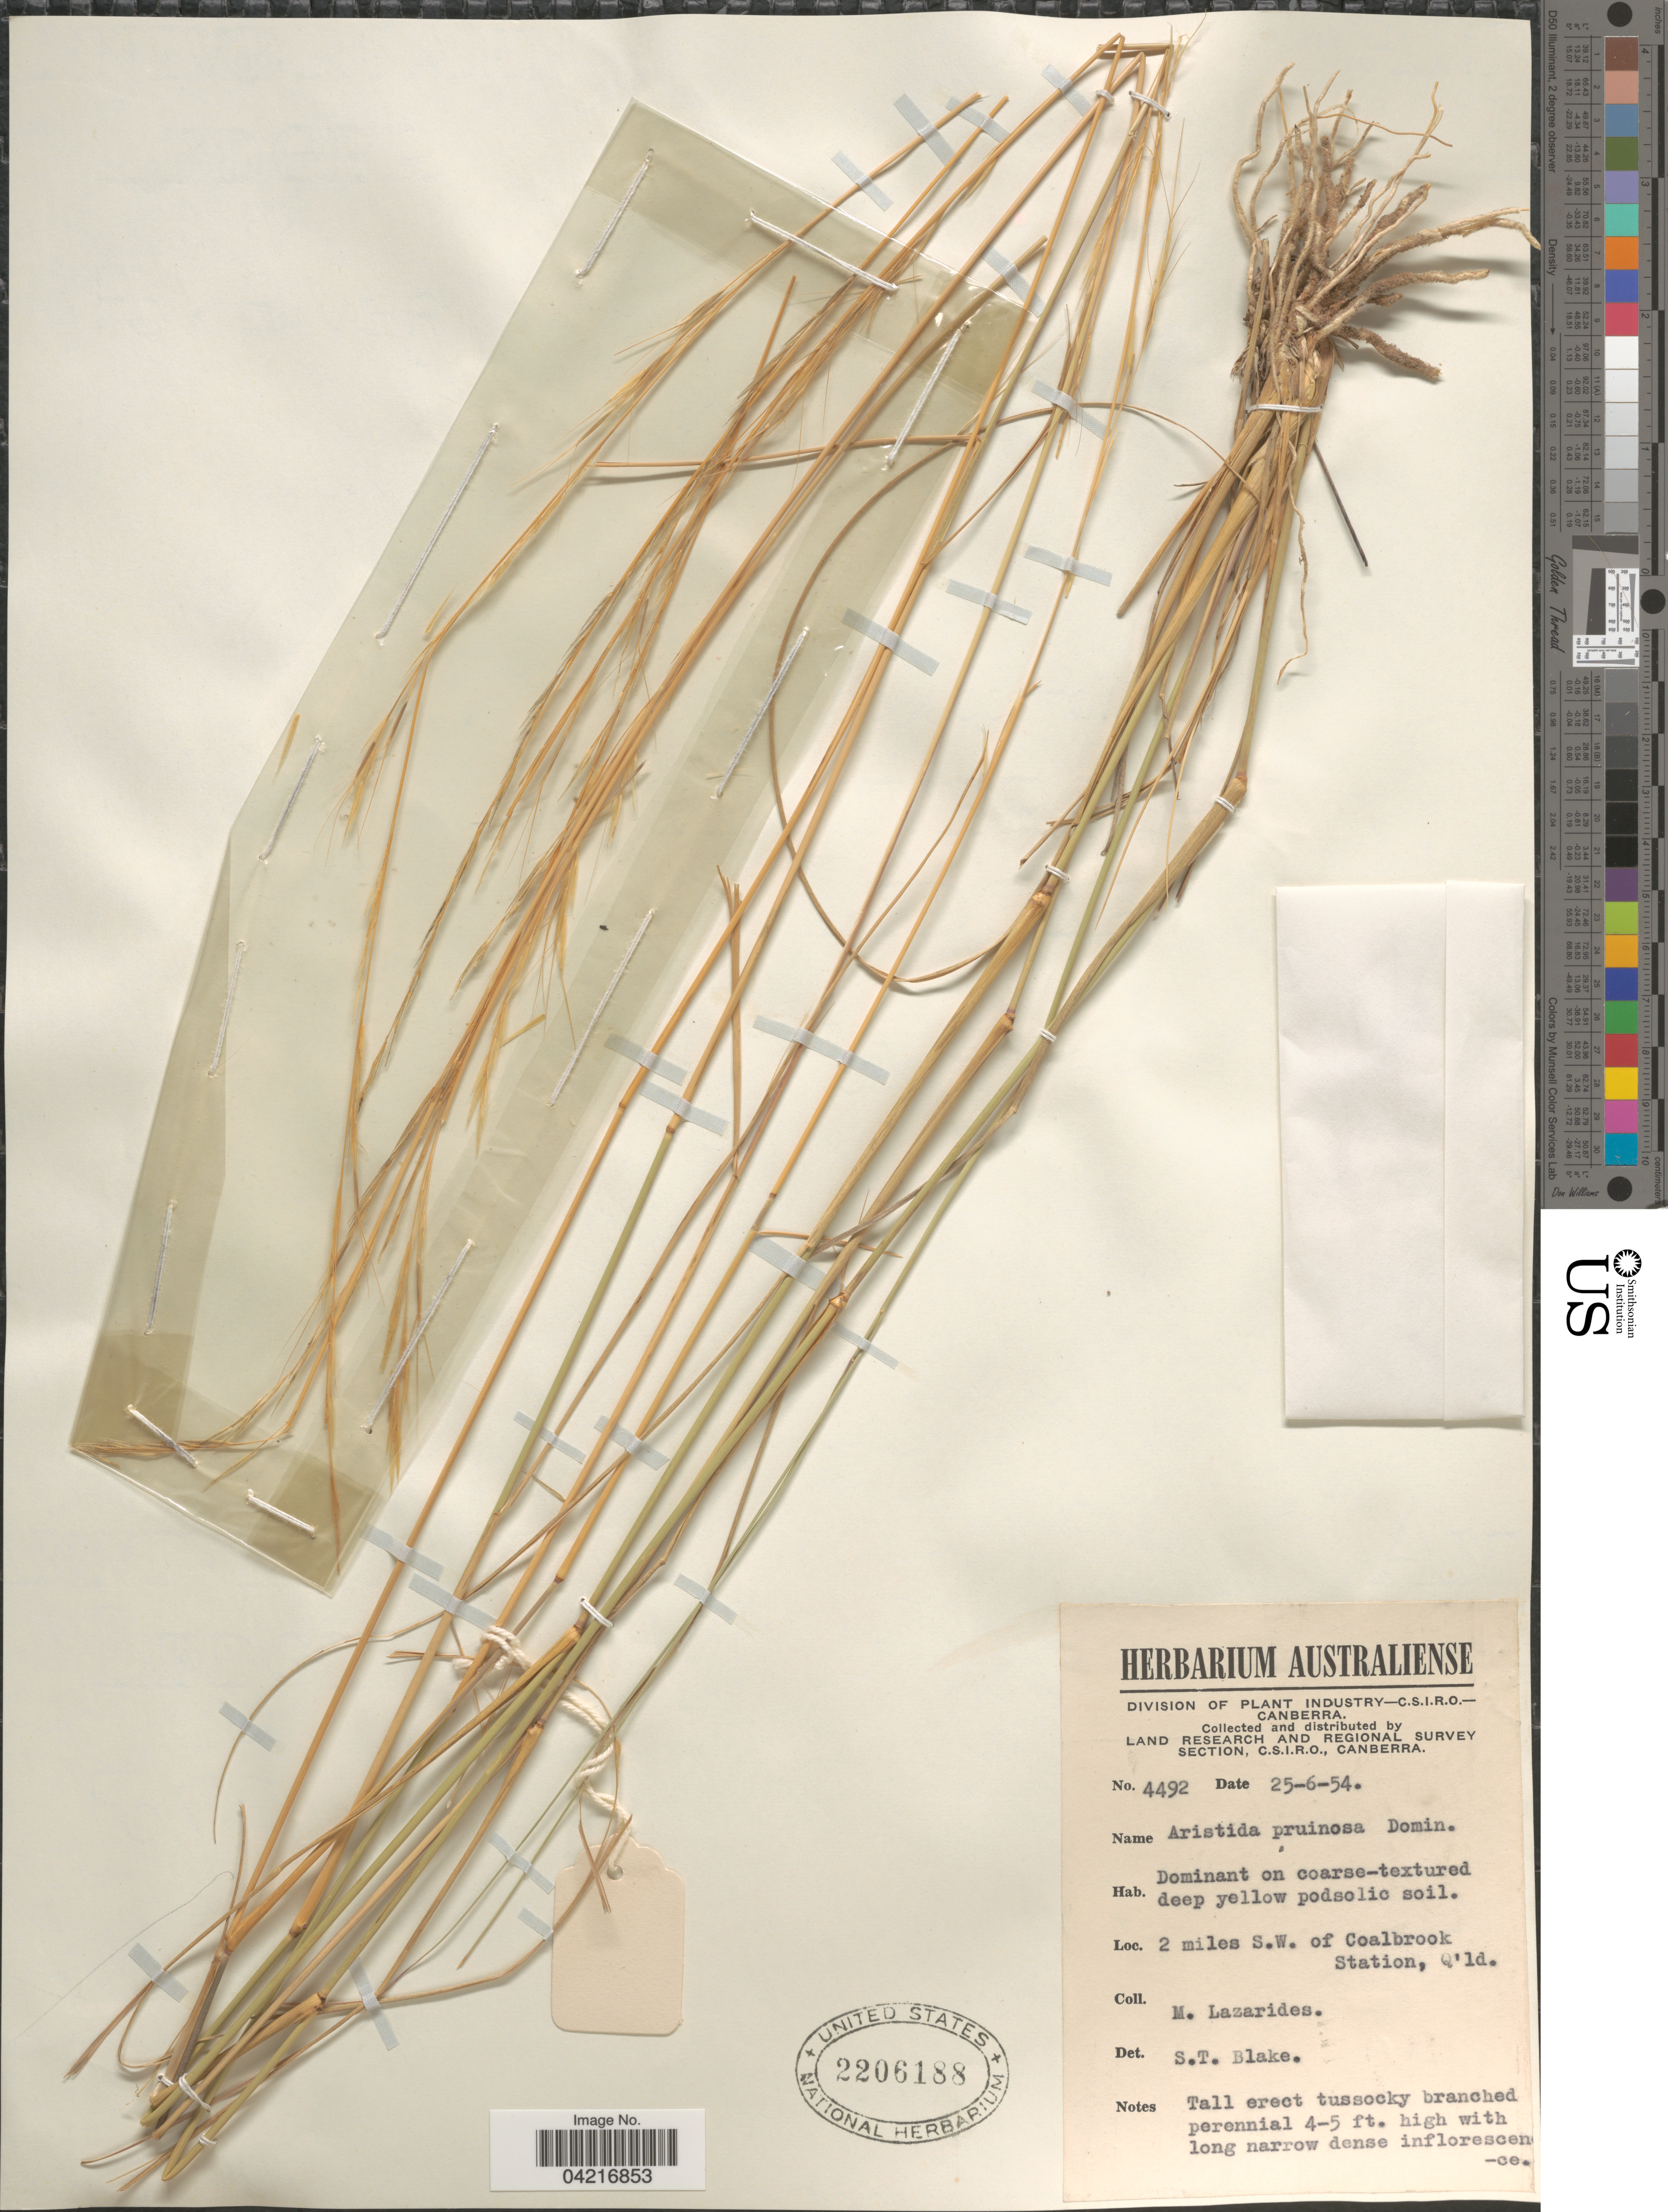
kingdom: Plantae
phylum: Tracheophyta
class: Liliopsida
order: Poales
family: Poaceae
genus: Aristida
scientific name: Aristida pruinosa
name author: Domin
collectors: M. Lazarides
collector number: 4492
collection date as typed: Transcribed d/m/y: 25/6/54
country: Australia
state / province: Queensland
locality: Land Research and Regional Survey Section, C.S.I.R.O. 2 miles S.W. of Coalbrook Station.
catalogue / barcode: US 2206188